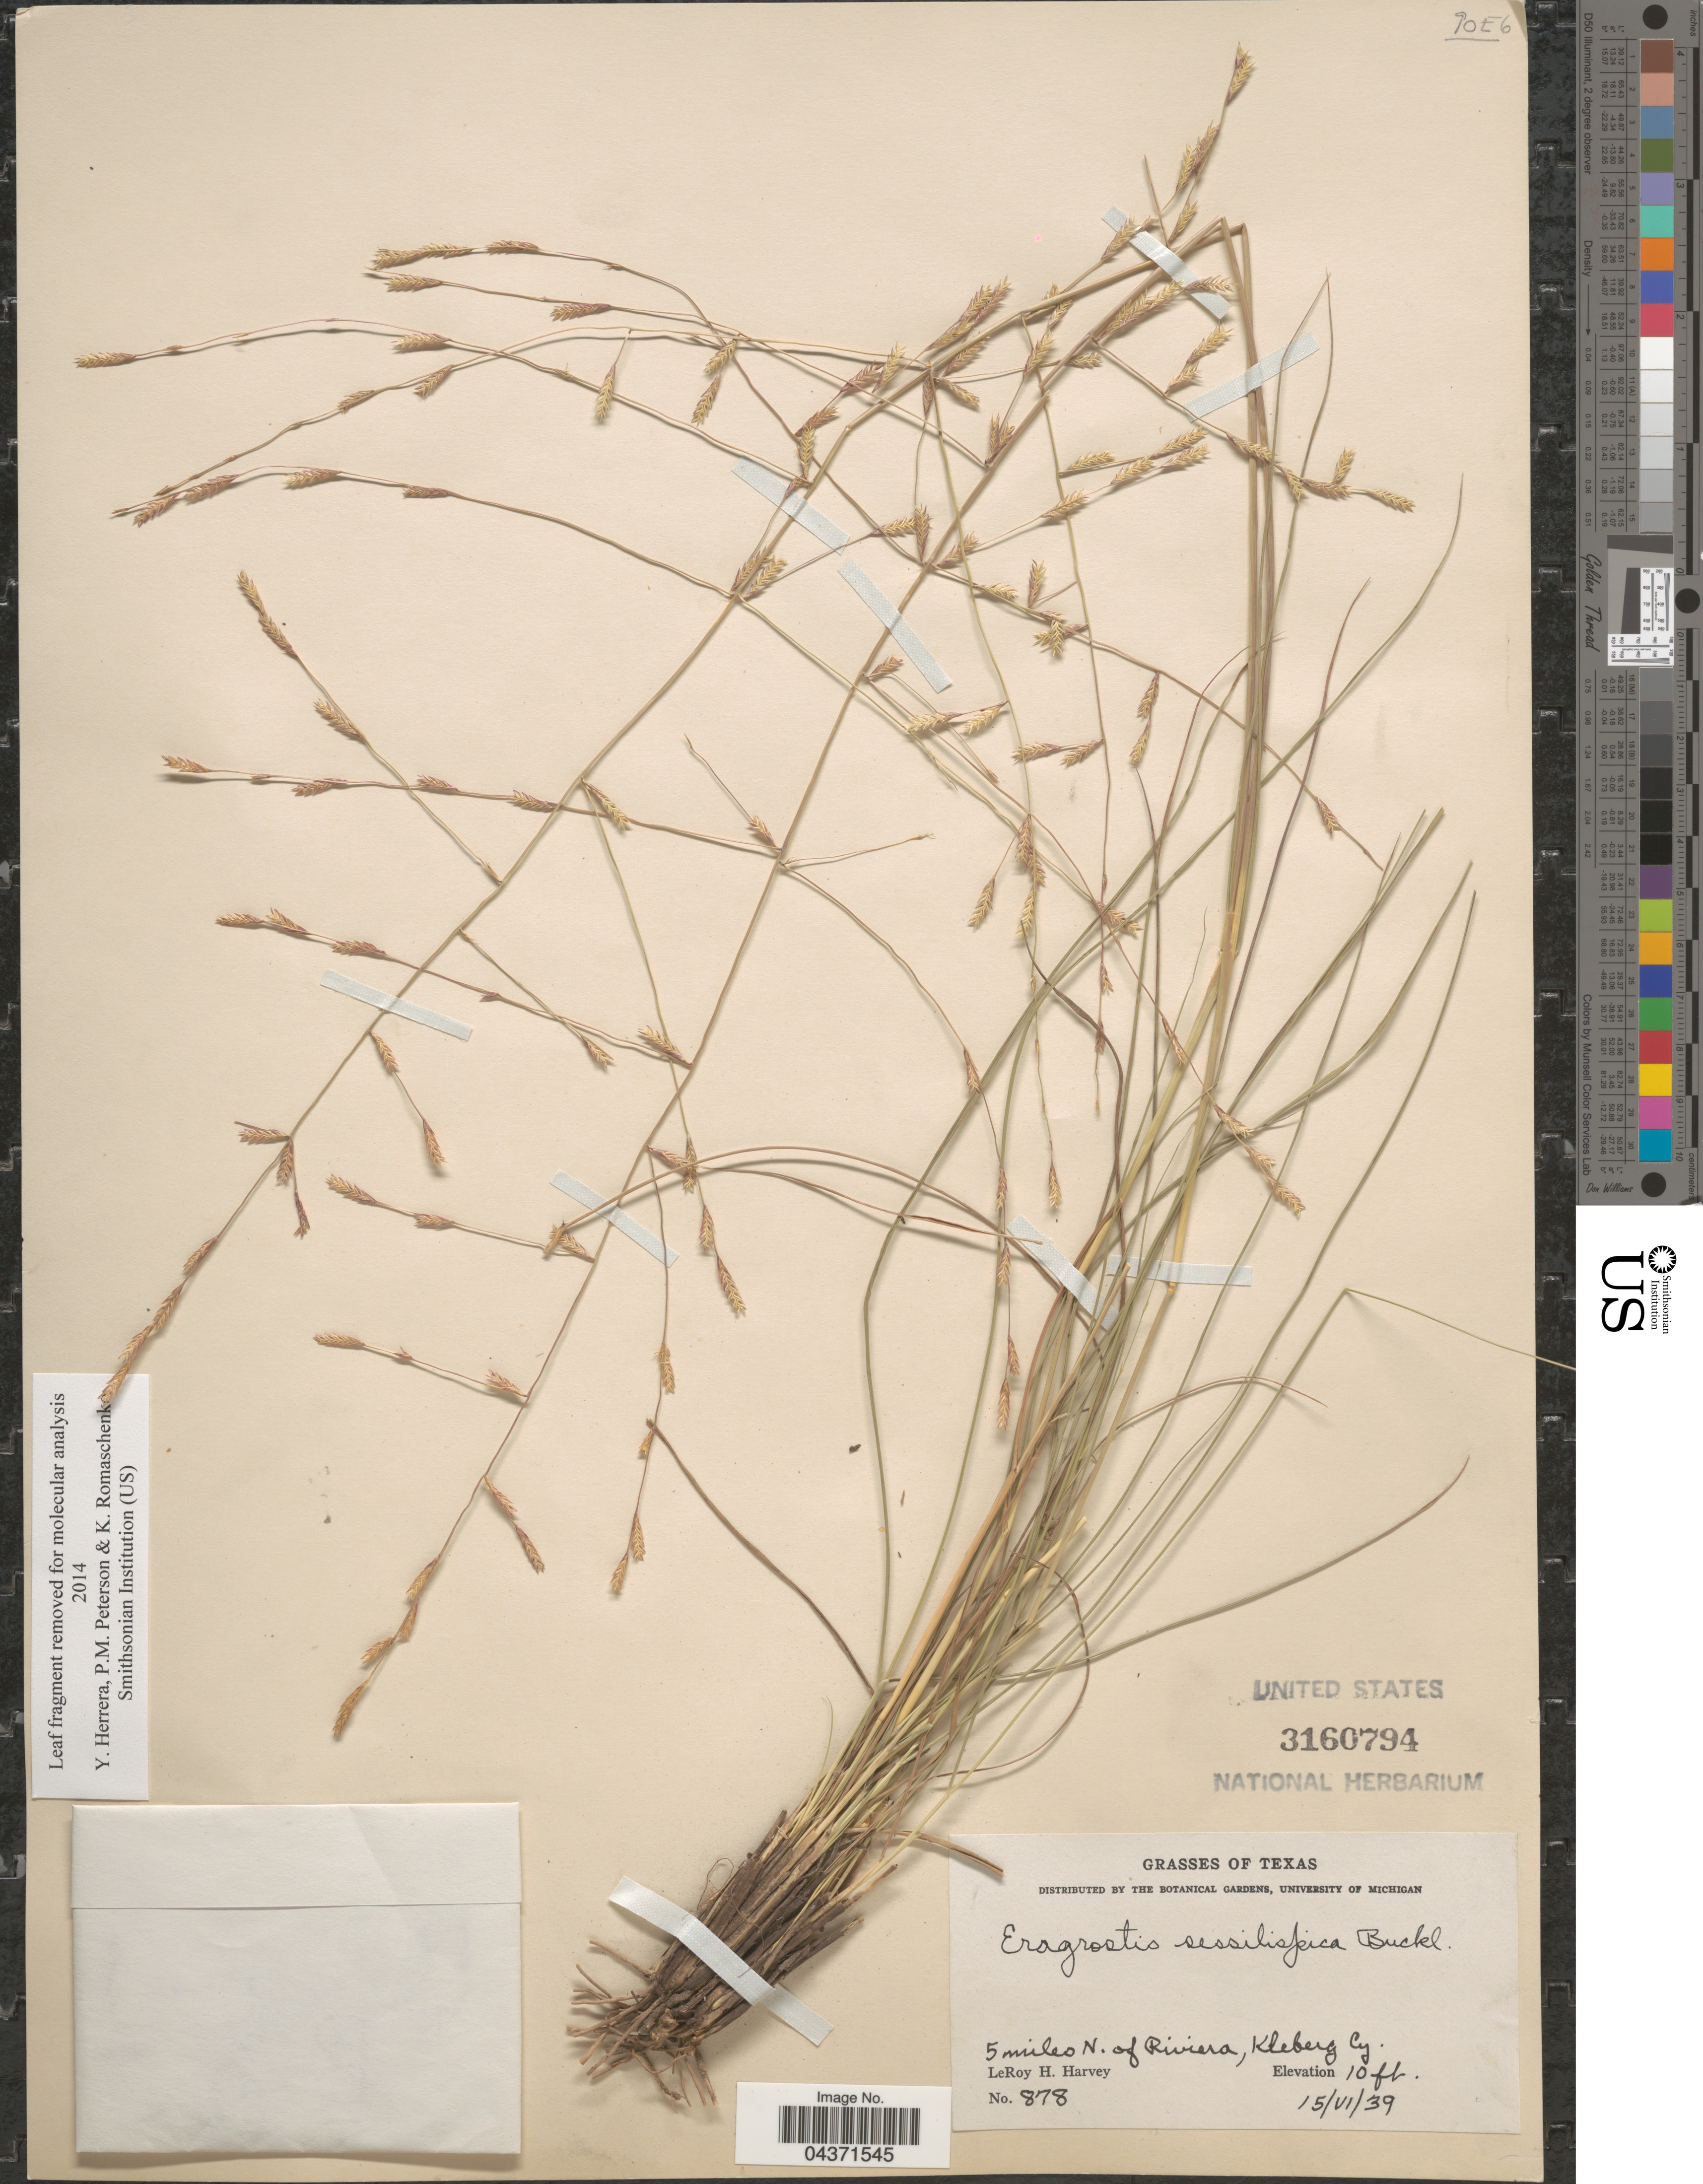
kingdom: Plantae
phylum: Tracheophyta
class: Liliopsida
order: Poales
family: Poaceae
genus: Eragrostis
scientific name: Eragrostis sessilispica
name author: Buckley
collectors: L. H. Harvey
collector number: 878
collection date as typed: Transcribed d/m/y: 15/6/39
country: United States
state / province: Texas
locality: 5 miles N. of Riviera, Kleberg Cy.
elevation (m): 3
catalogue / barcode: US 3160794